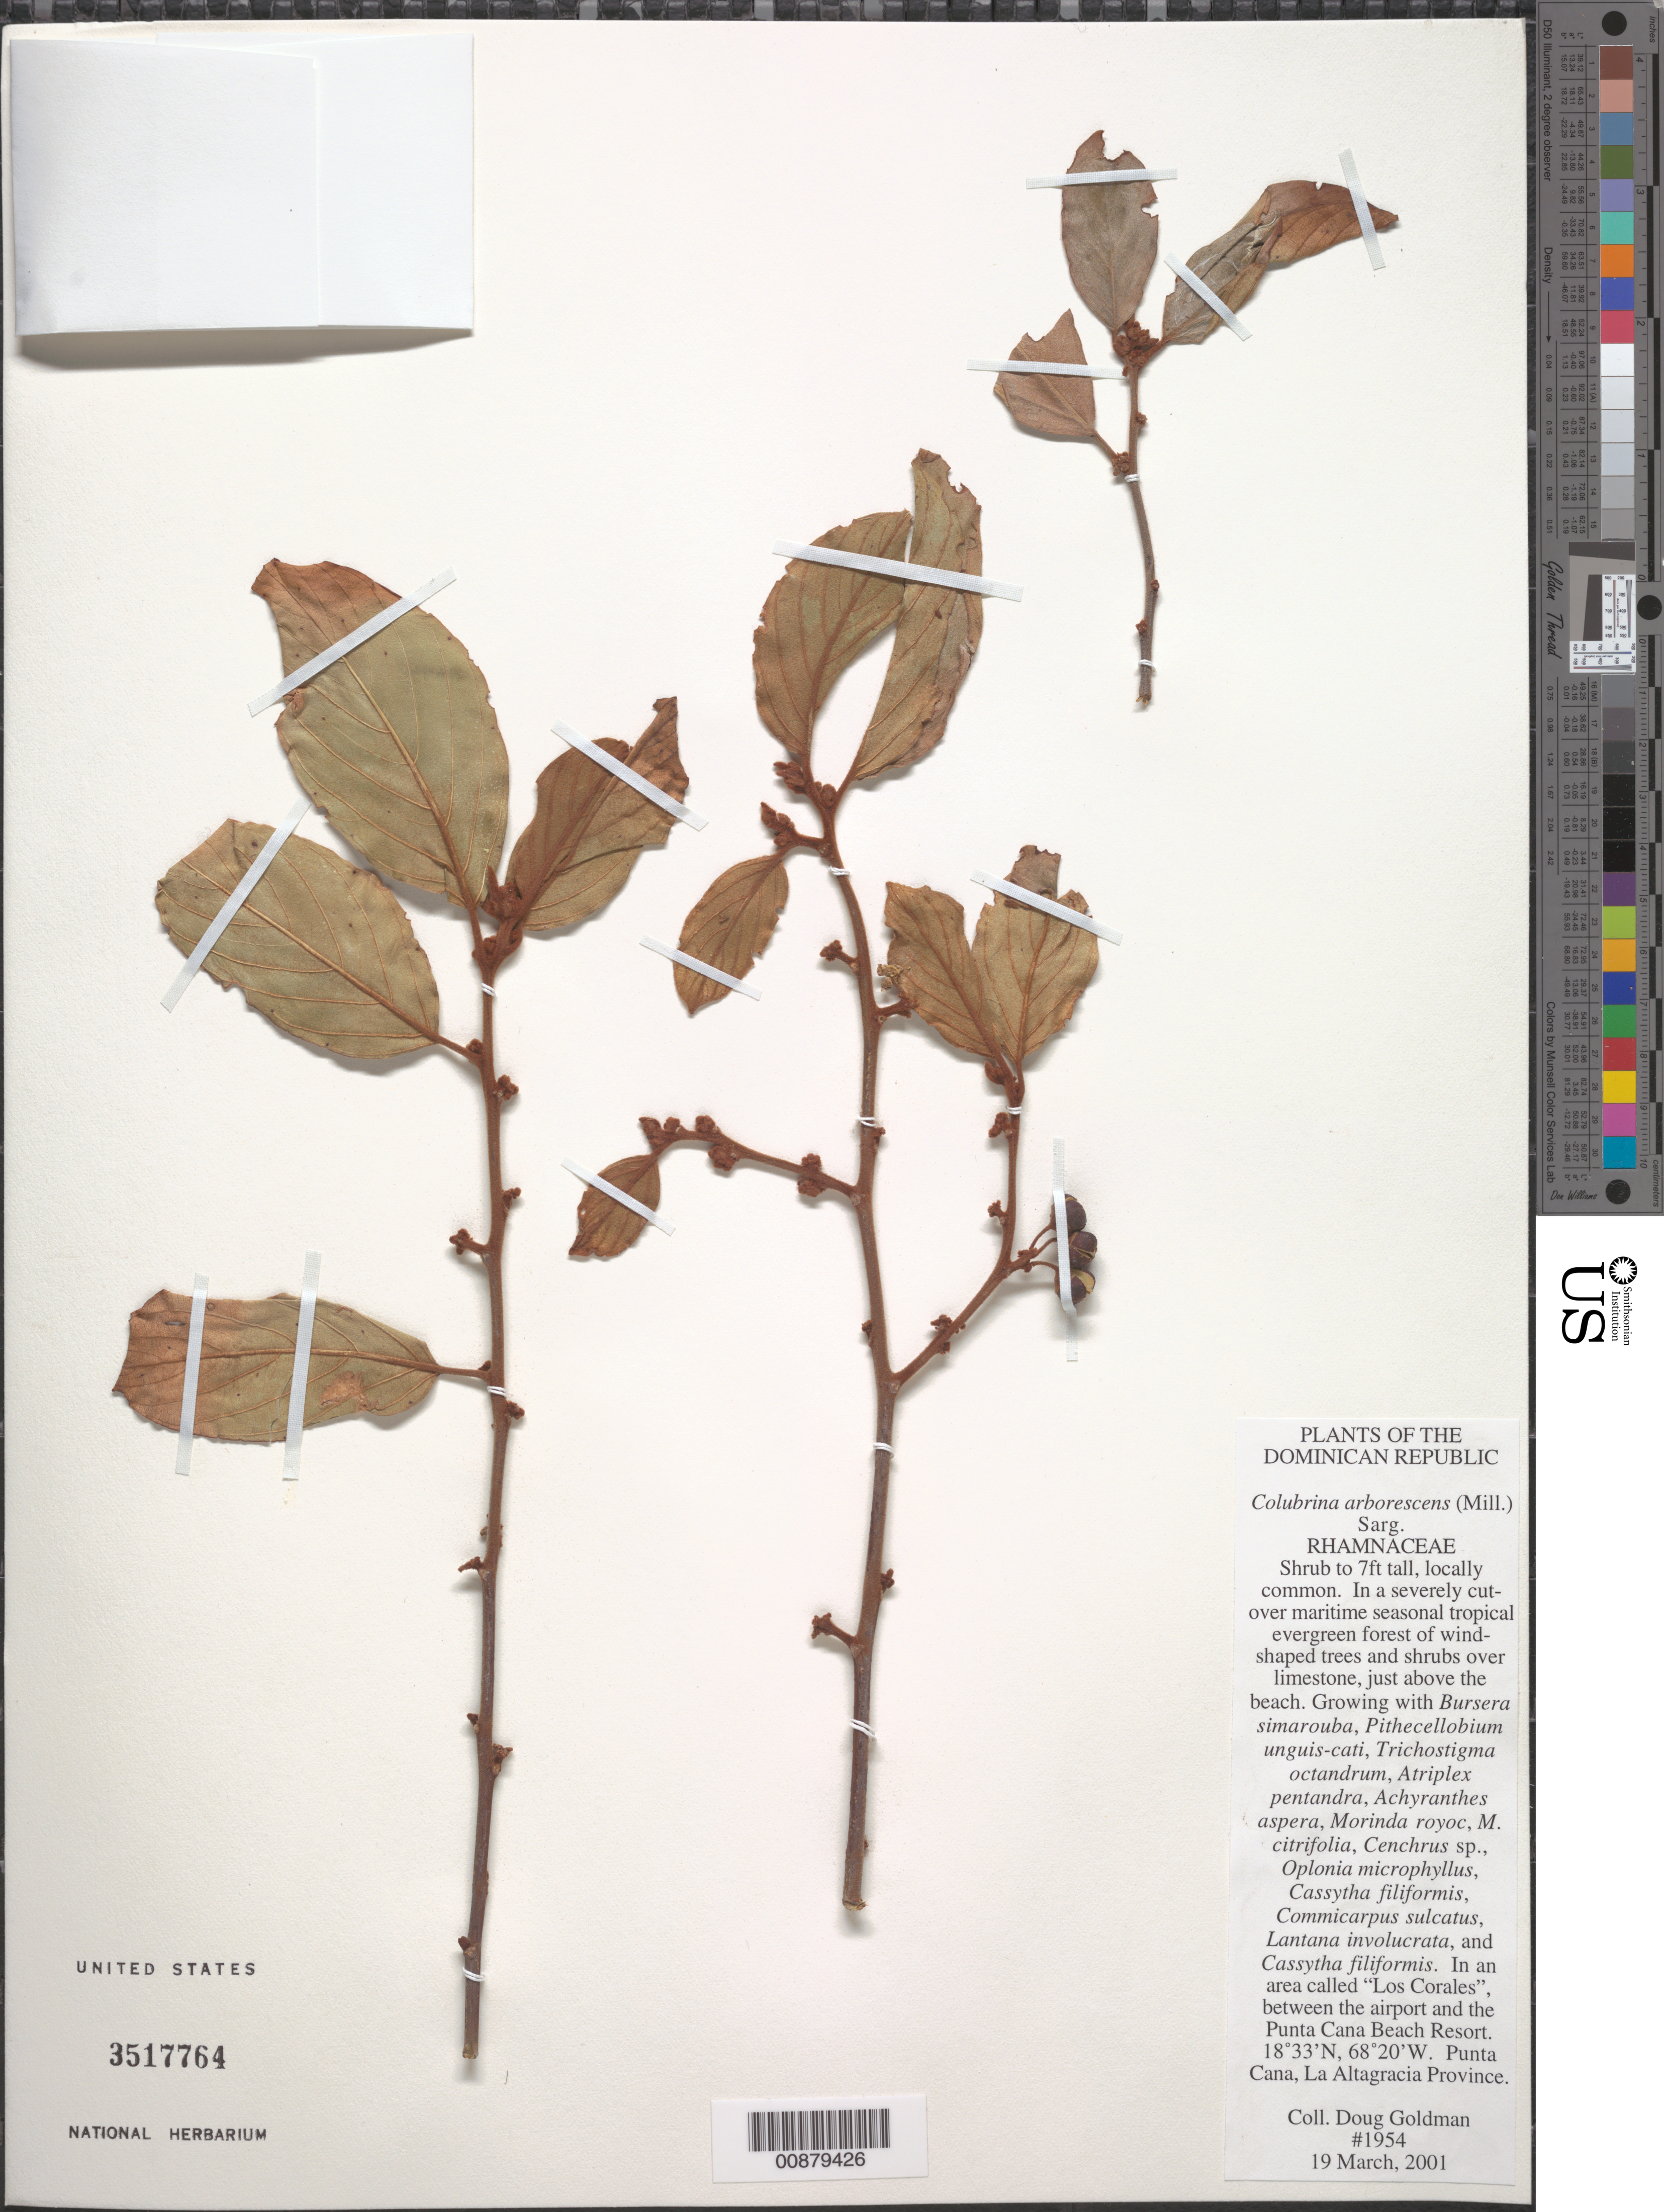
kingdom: Plantae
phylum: Tracheophyta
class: Magnoliopsida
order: Rosales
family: Rhamnaceae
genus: Colubrina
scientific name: Colubrina arborescens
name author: (Mill.) Sarg.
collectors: D. H. Goldman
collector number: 1954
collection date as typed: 19 Mar 2001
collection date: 2001-03-19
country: Dominican Republic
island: Hispaniola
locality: La Altagracia Province: In an area called "Los Corales", between the airport and the Punta Cana Beach Resort.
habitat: In a severly cut-over maritime seasonal tropical evergreen forest of wind-shaped trees and shrubs over limestone, above beach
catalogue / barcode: US 3517764